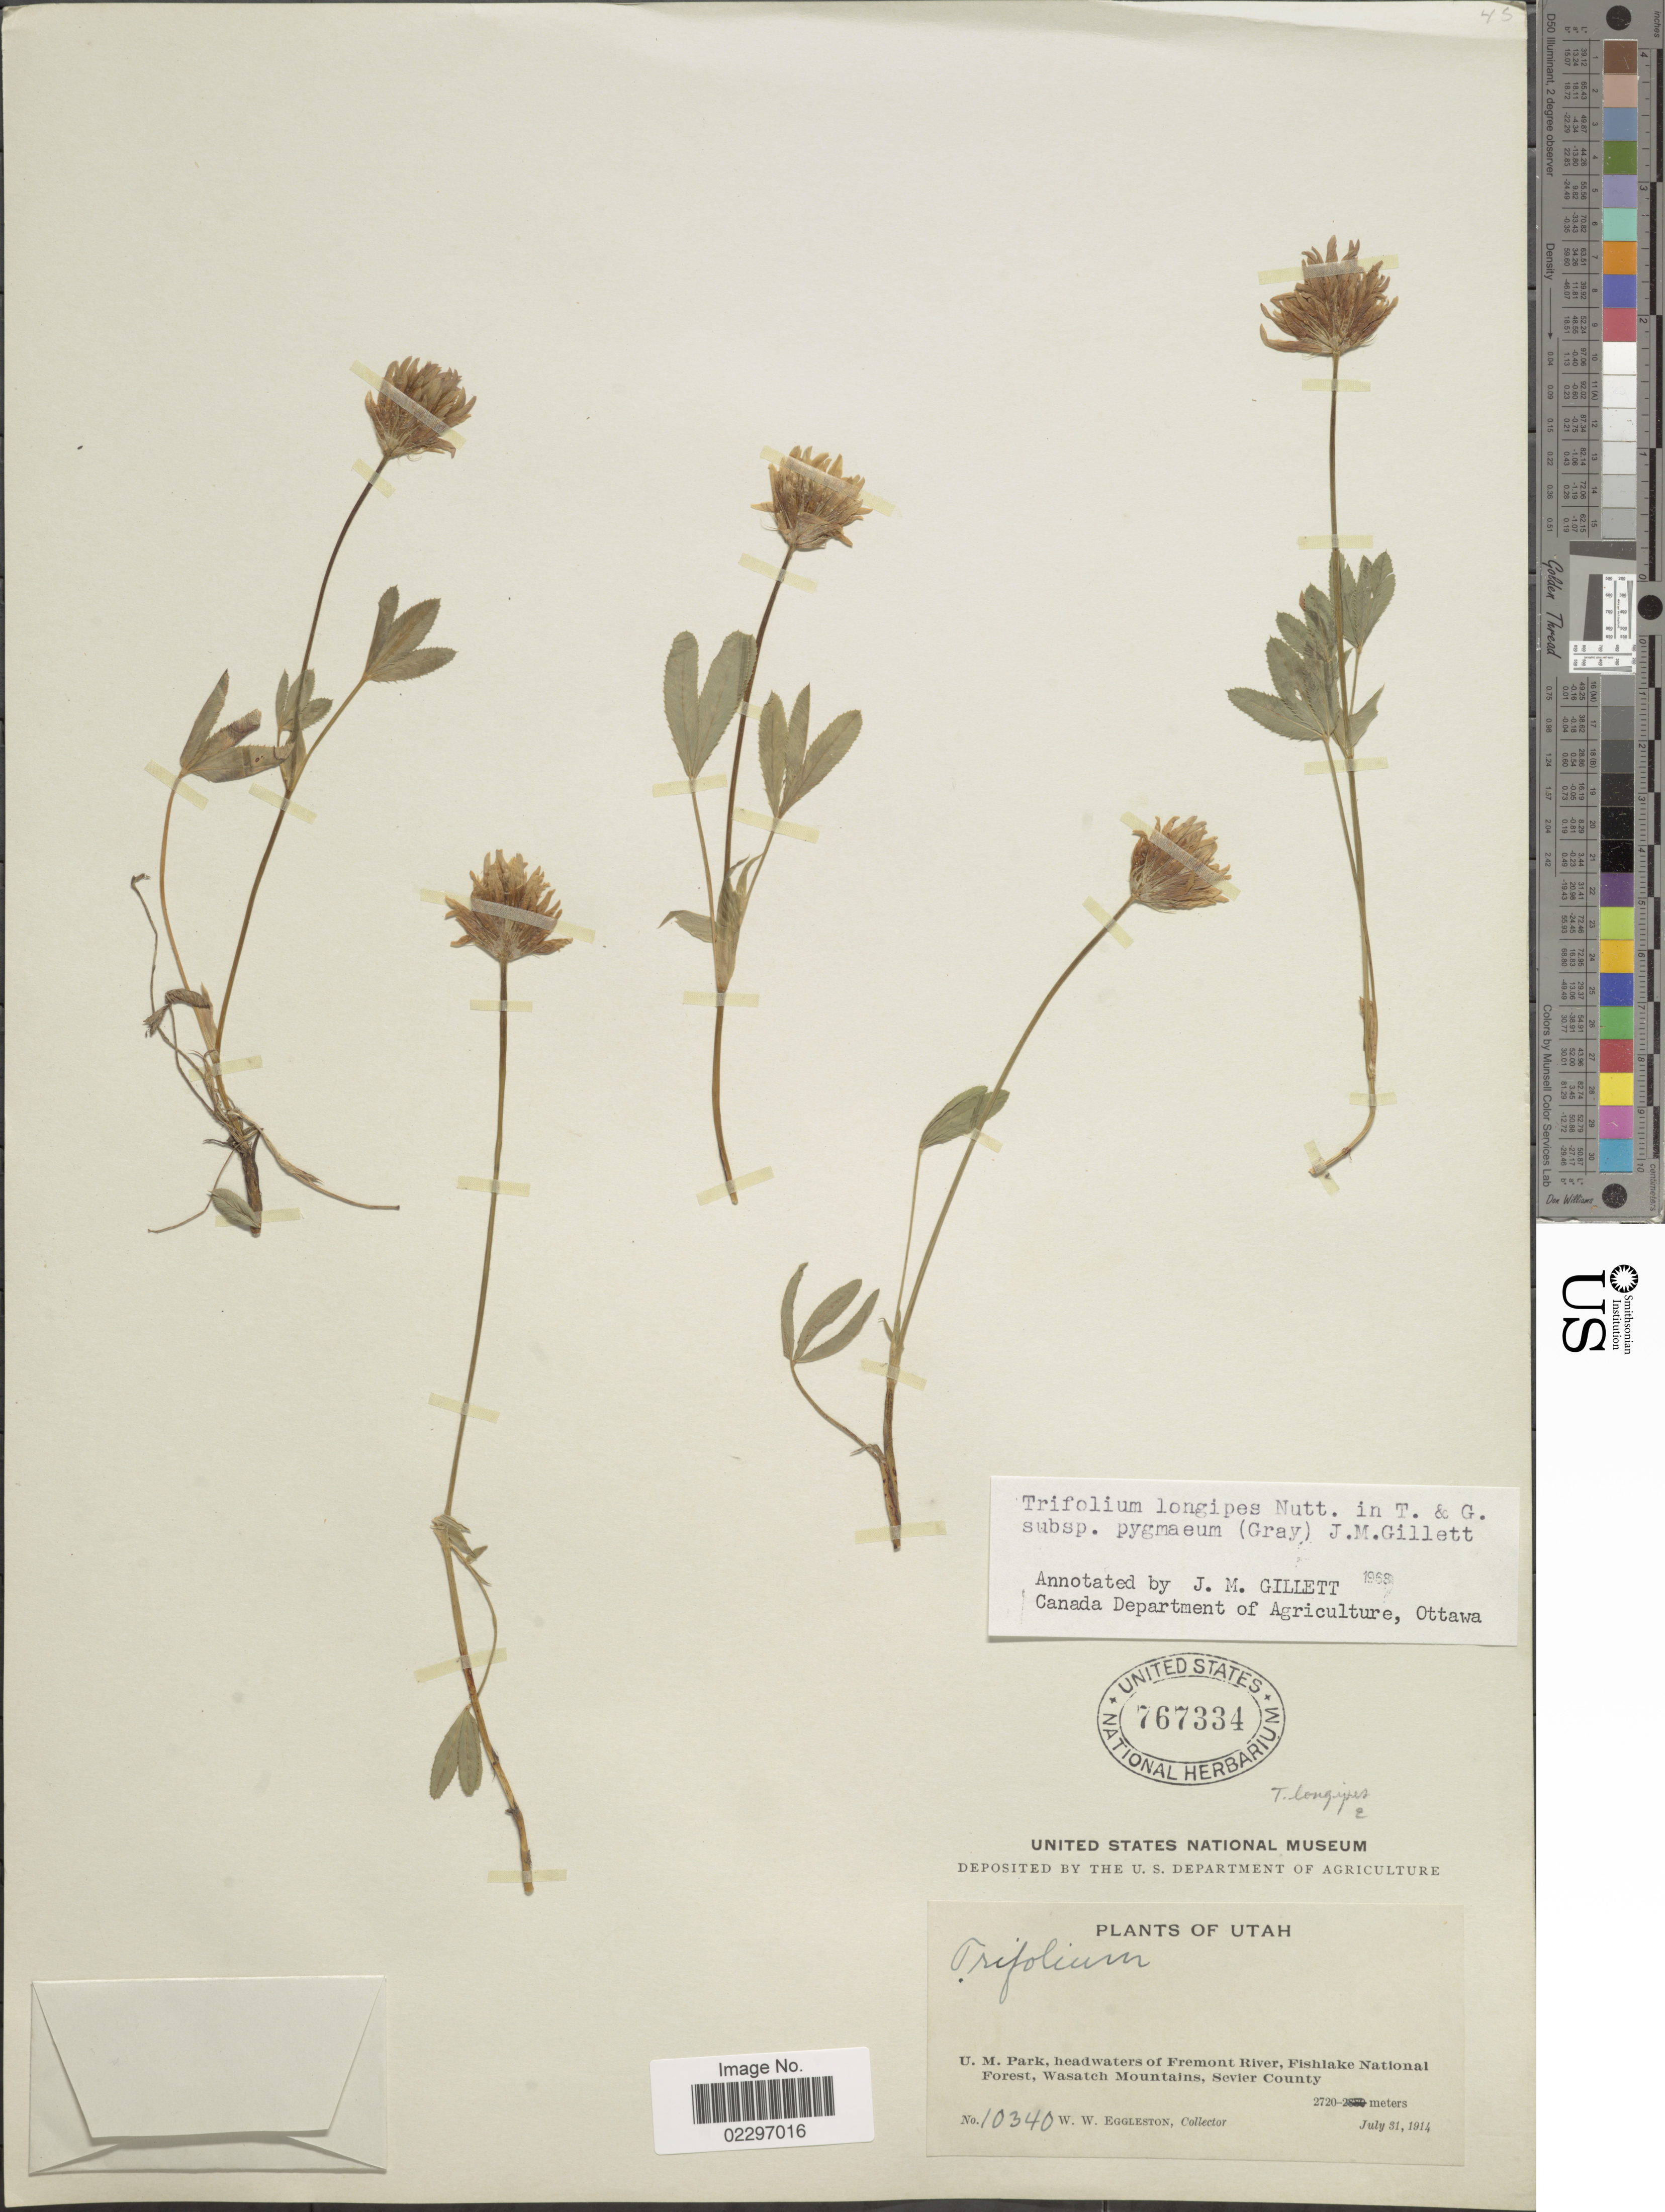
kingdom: Plantae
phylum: Tracheophyta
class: Magnoliopsida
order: Fabales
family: Fabaceae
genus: Trifolium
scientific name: Trifolium longipes var. pygmaeum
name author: A. Gray in Ives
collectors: W. W. Eggleston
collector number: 10340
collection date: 1914-07-31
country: United States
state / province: Utah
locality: U.M. Park, headwaters of Fremont River, Fishlake National Forest, Wasatch Mountains, Sevier County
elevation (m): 2720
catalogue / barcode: US 767334